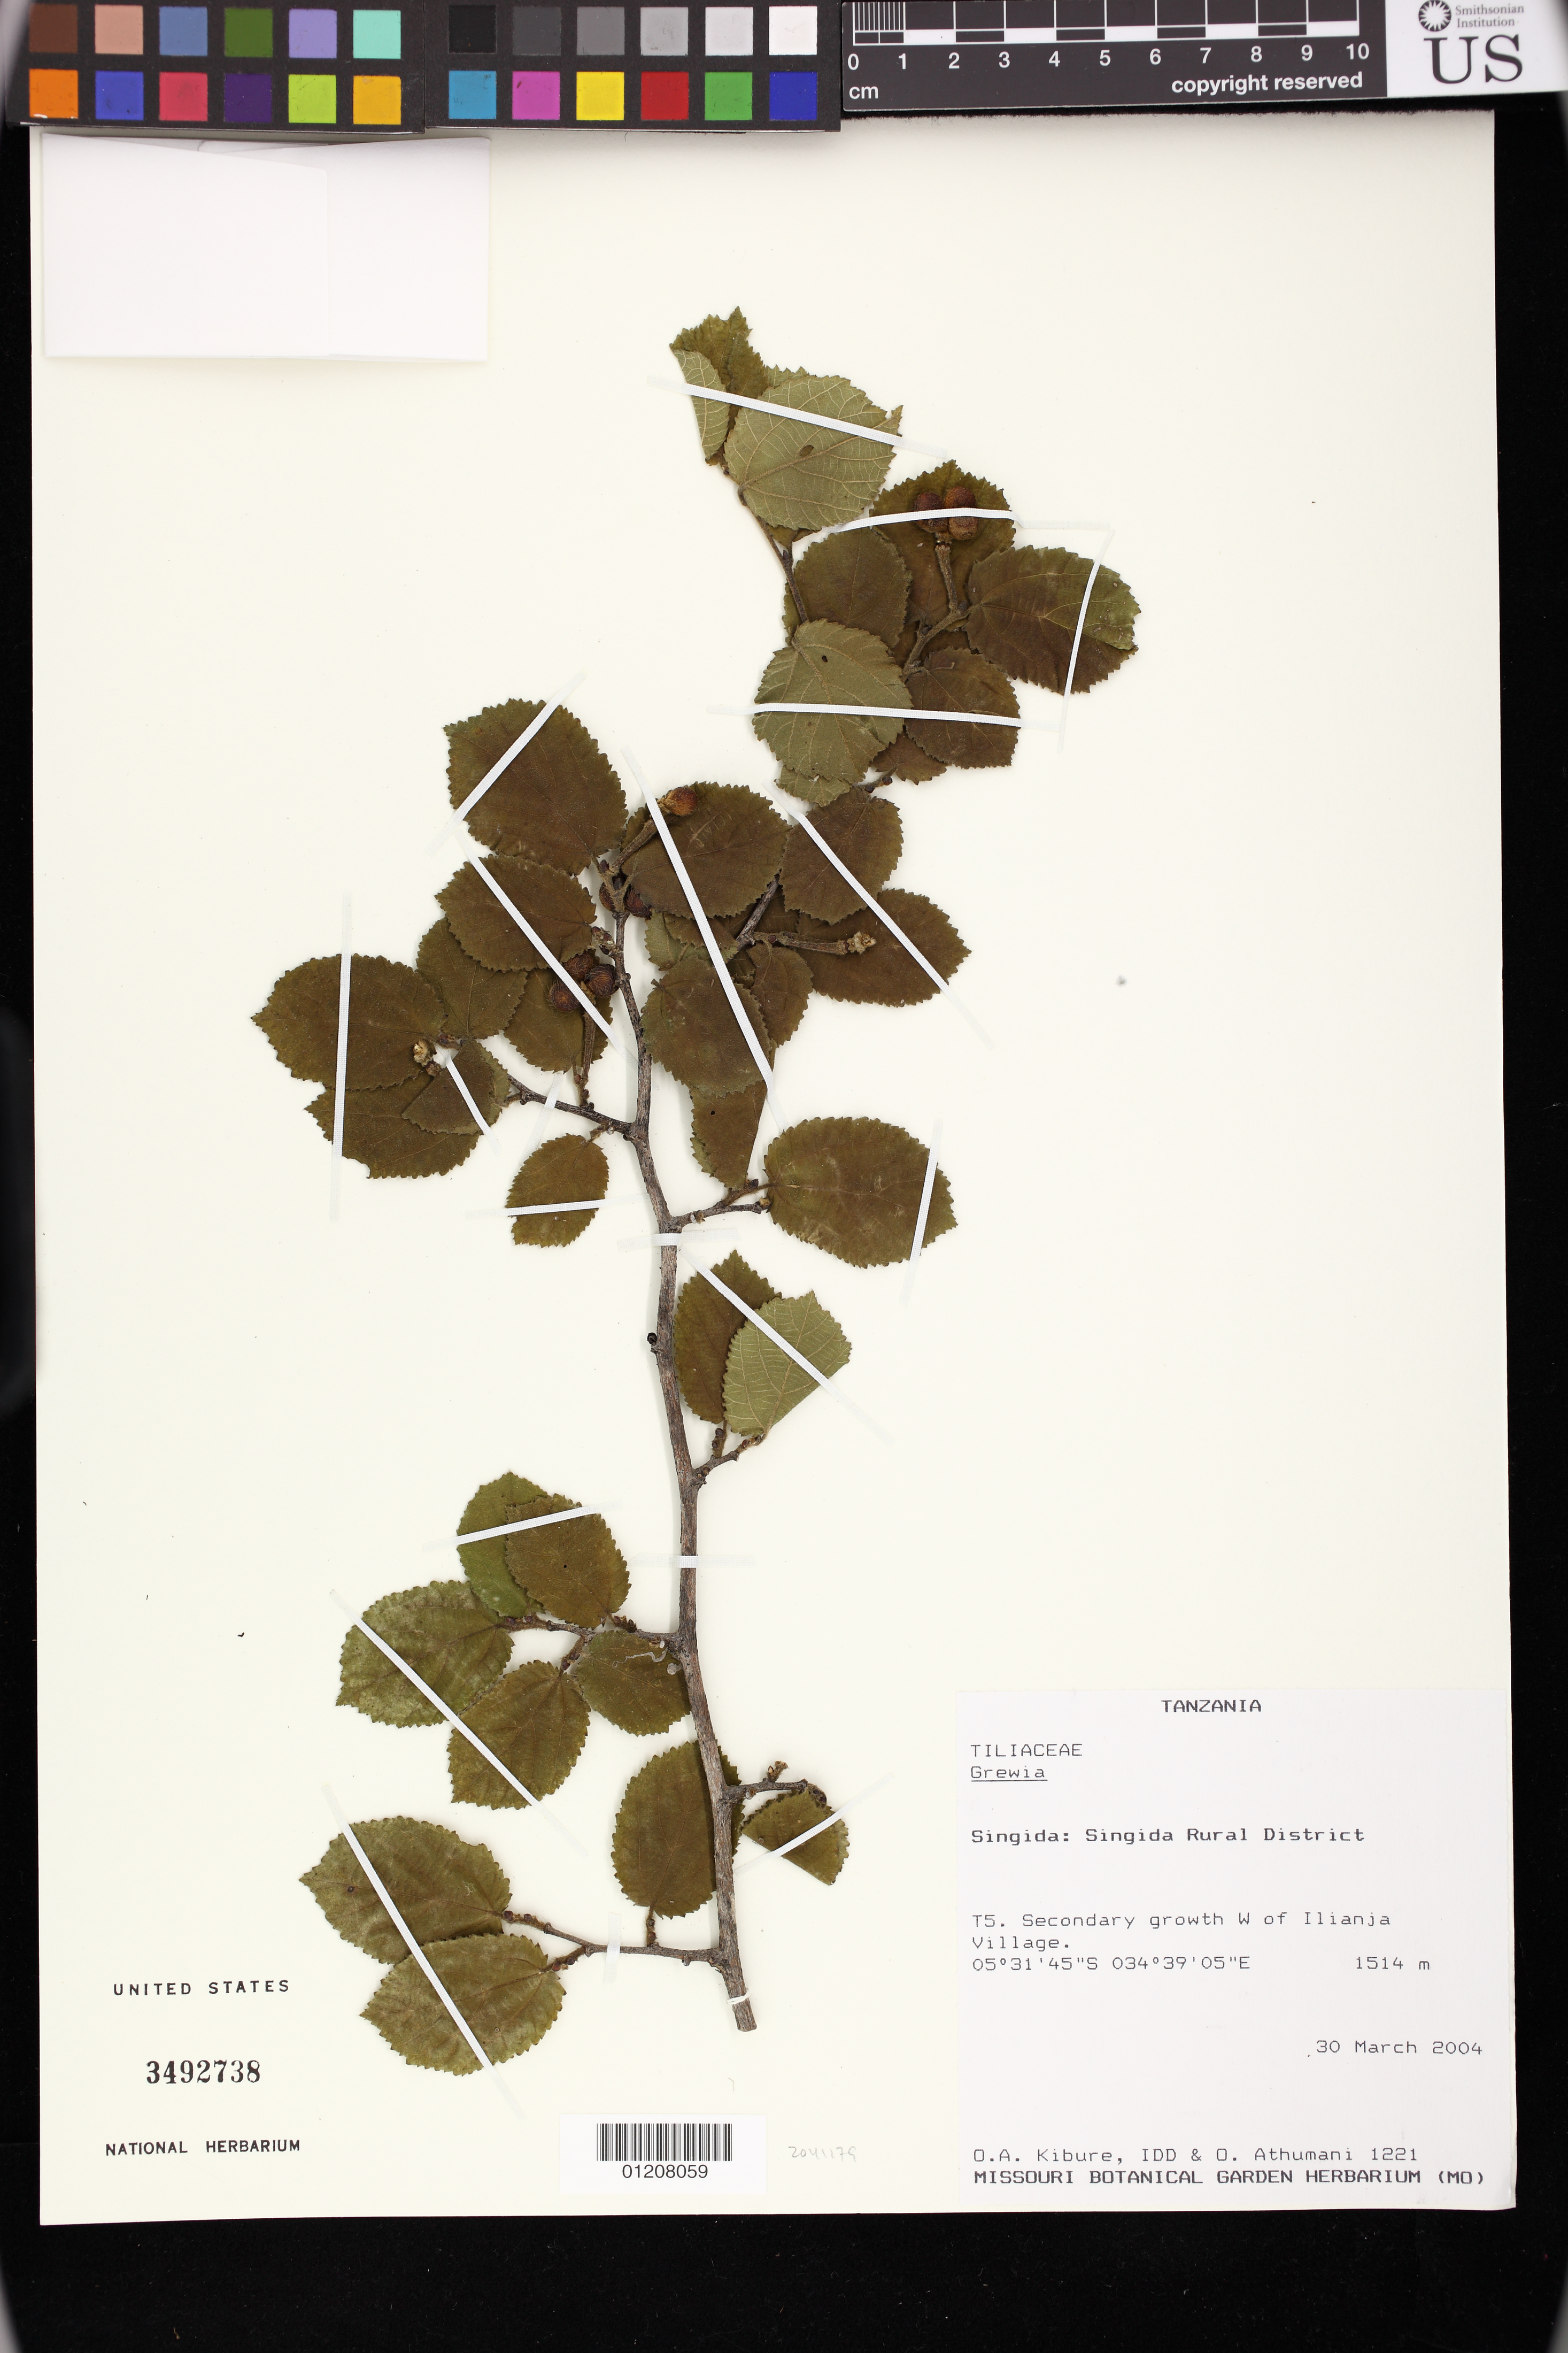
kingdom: Plantae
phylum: Tracheophyta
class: Magnoliopsida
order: Malvales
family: Malvaceae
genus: Grewia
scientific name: Grewia sp.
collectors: O. Kibure & O. Athumani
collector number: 1221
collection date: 2004-03-30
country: Tanzania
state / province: Singida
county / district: Singida Rural District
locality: T5. Secondary growth W of Ilianja Village.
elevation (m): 1514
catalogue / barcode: US 3492738